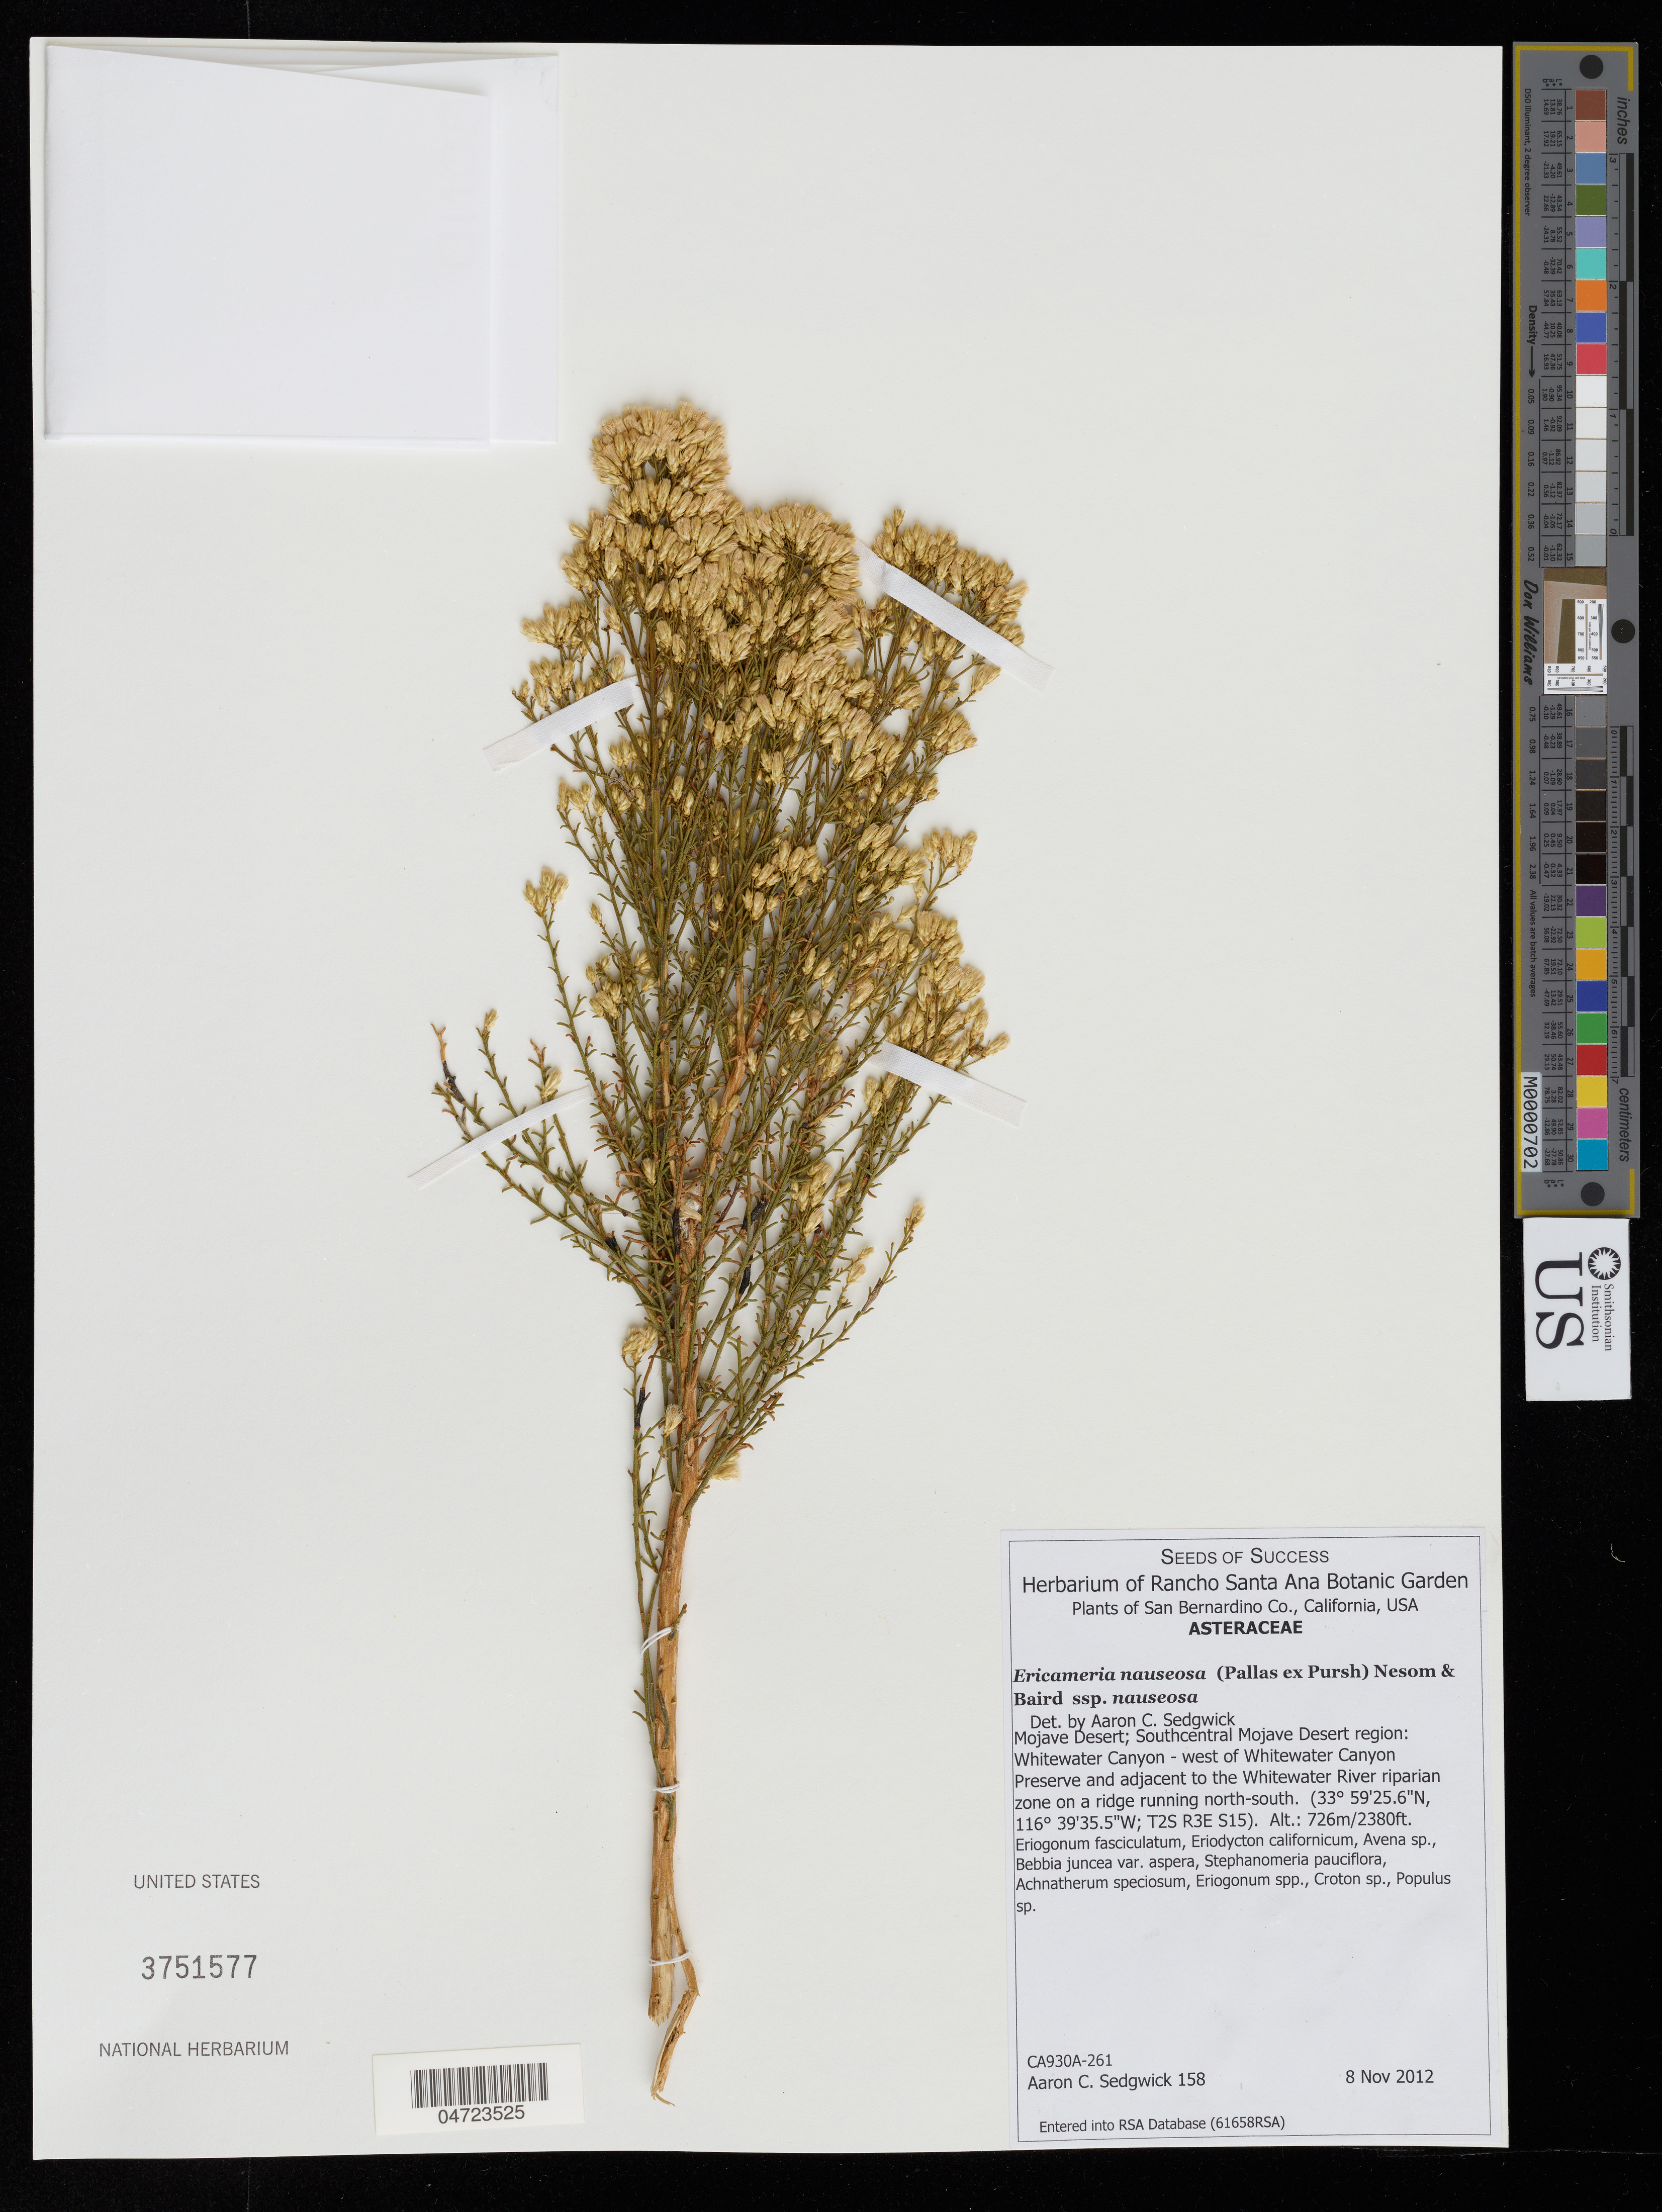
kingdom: Plantae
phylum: Tracheophyta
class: Magnoliopsida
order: Asterales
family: Asteraceae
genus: Ericameria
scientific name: Ericameria nauseosa var. bigelovii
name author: (A. Gray) G.L. Nesom & G.I. Baird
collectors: A. Sedgwick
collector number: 158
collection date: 2012-11-08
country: United States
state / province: California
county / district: San Bernardino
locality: San Bernardino Co. Mojave Desert; Southcentral Mojave Desert region: Whitewater Canyon - west of Whitewater Canyon Preserve and adjacent to the Whitewater River riparian zone on a ridge running north-south. (T2S R3E S15).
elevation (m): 726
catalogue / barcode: US 3751577